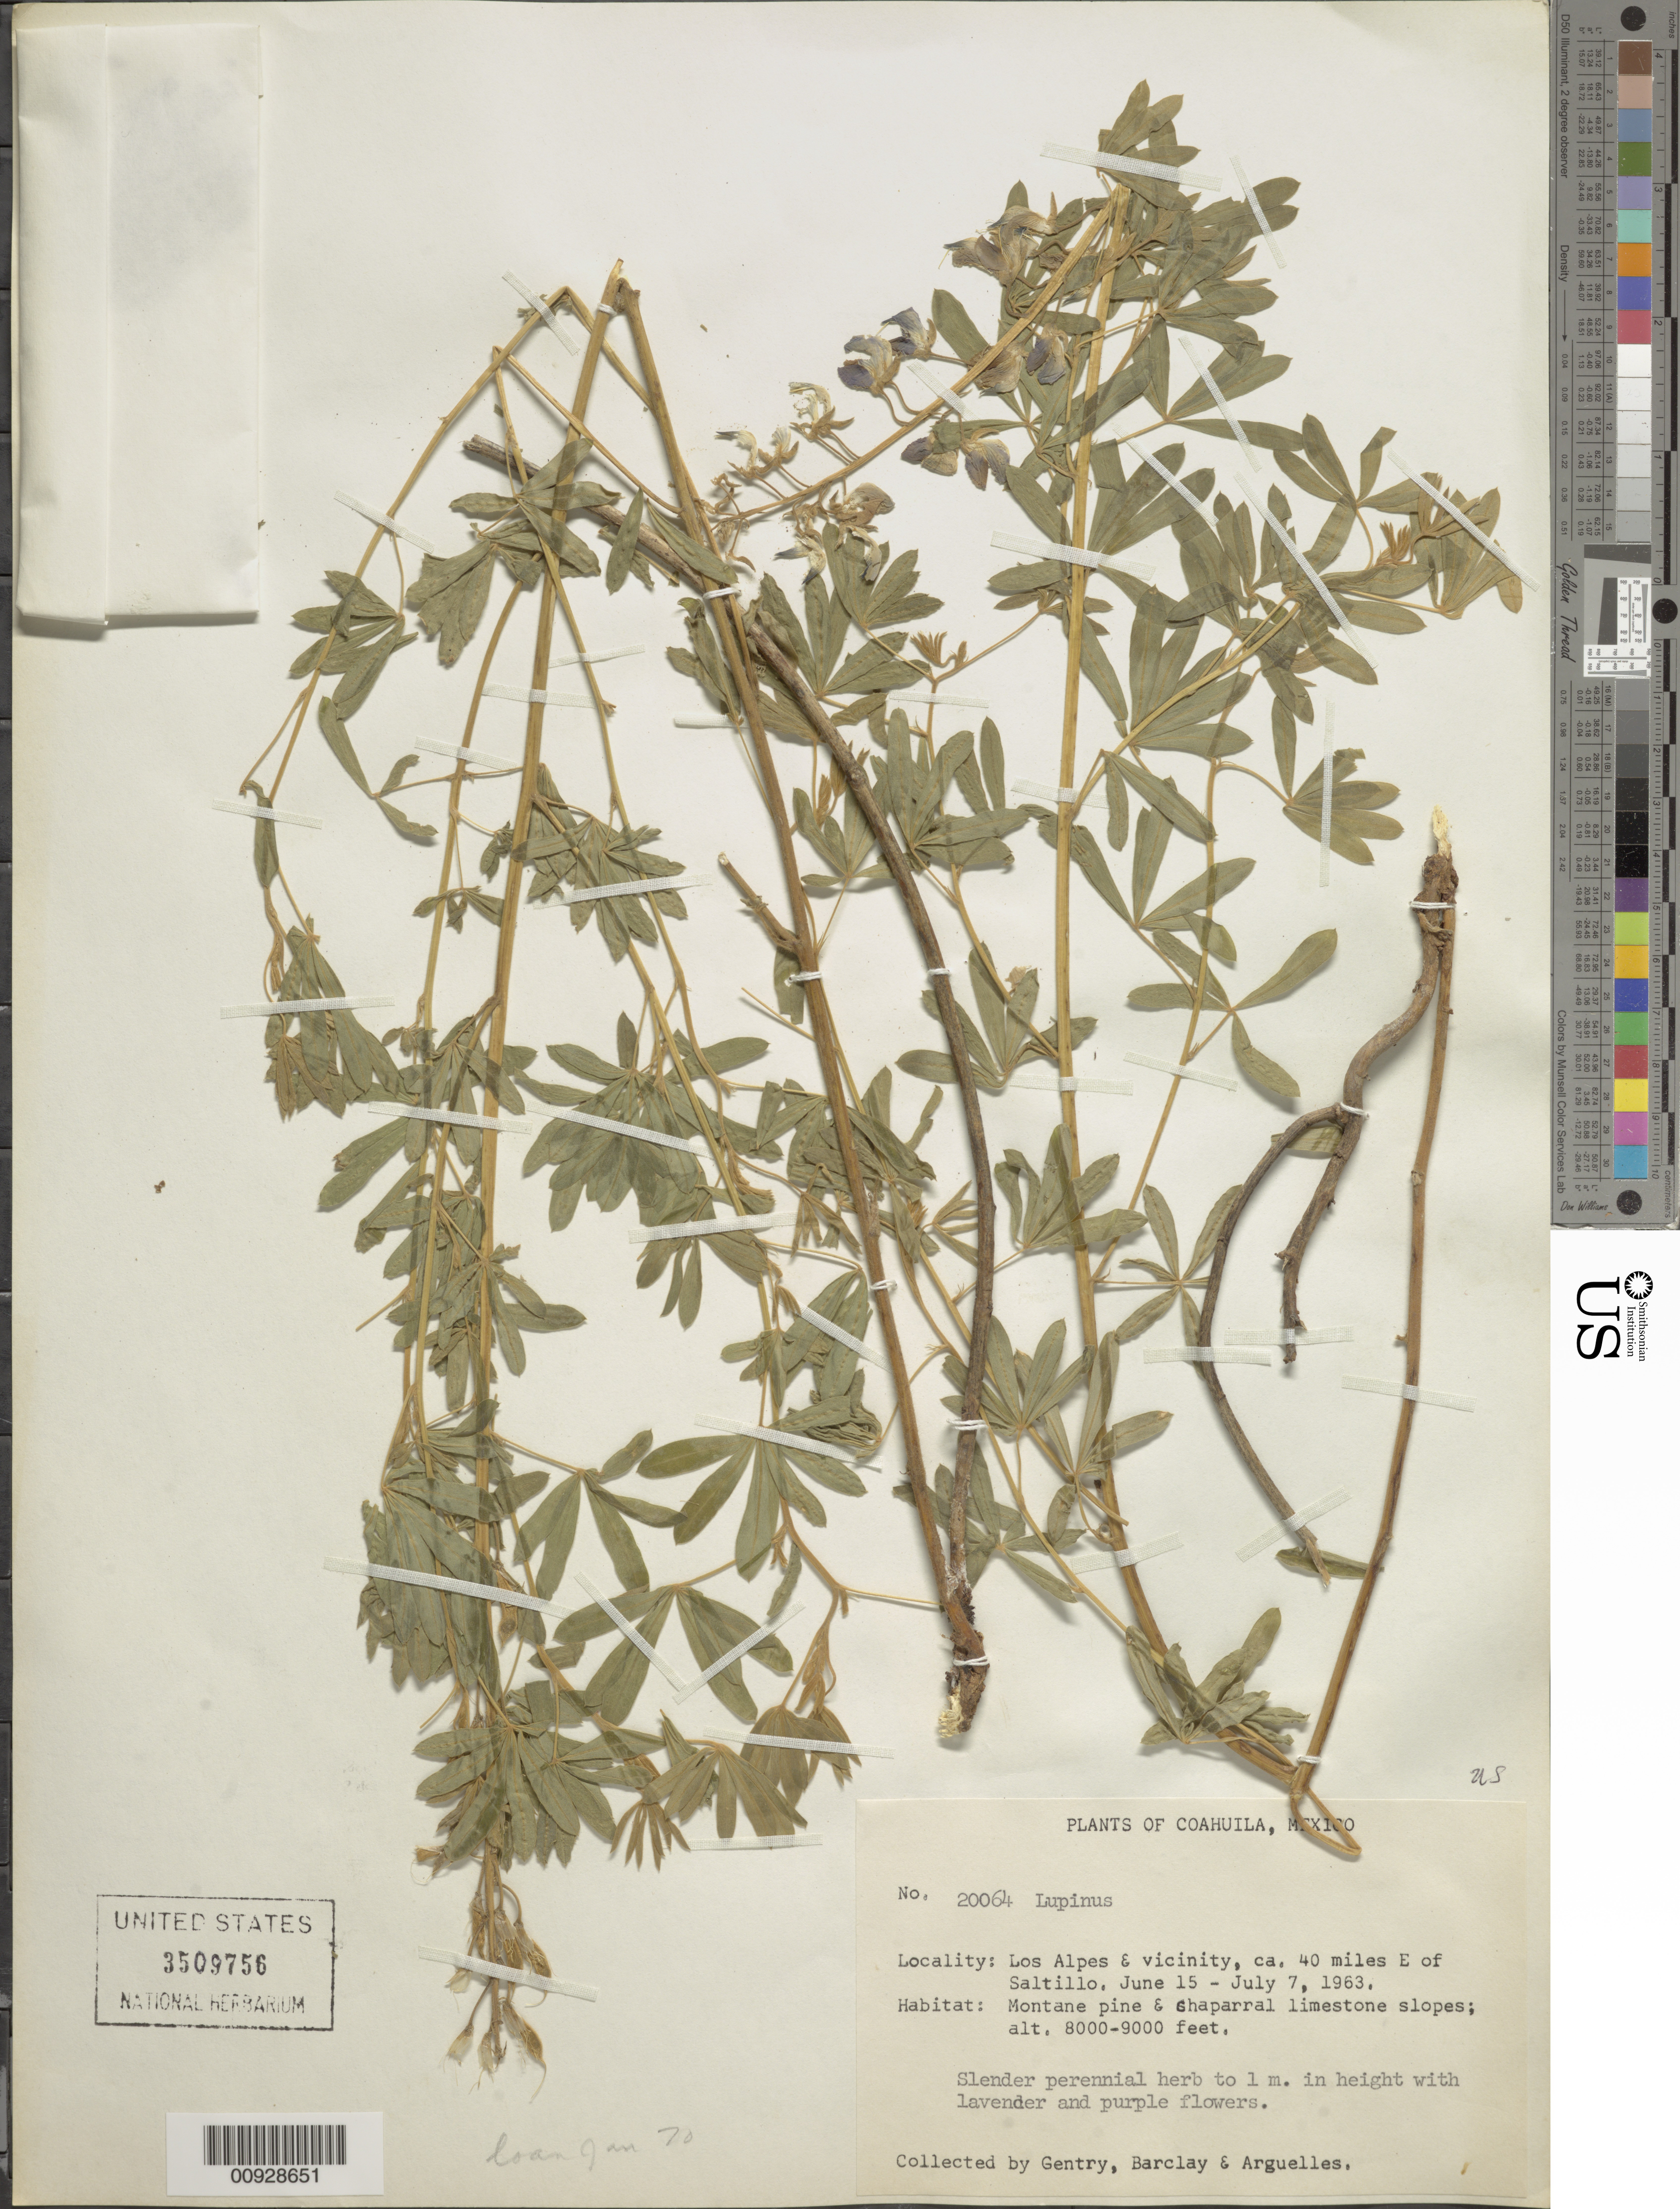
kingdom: Plantae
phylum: Tracheophyta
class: Magnoliopsida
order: Fabales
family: Fabaceae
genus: Lupinus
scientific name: Lupinus sp.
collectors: Gentry, --, -- Barclay & Arguelles, --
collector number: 20064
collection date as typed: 15 Jun 1963 to 07 Jul 1963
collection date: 1963-06-15/1963-07-07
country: Mexico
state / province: Coahuila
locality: Los Alpes & vicinity, ca. 40 miles E of Saltillo.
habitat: Montane pine & chaparral limestone slopes.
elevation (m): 2438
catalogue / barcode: US 3509756